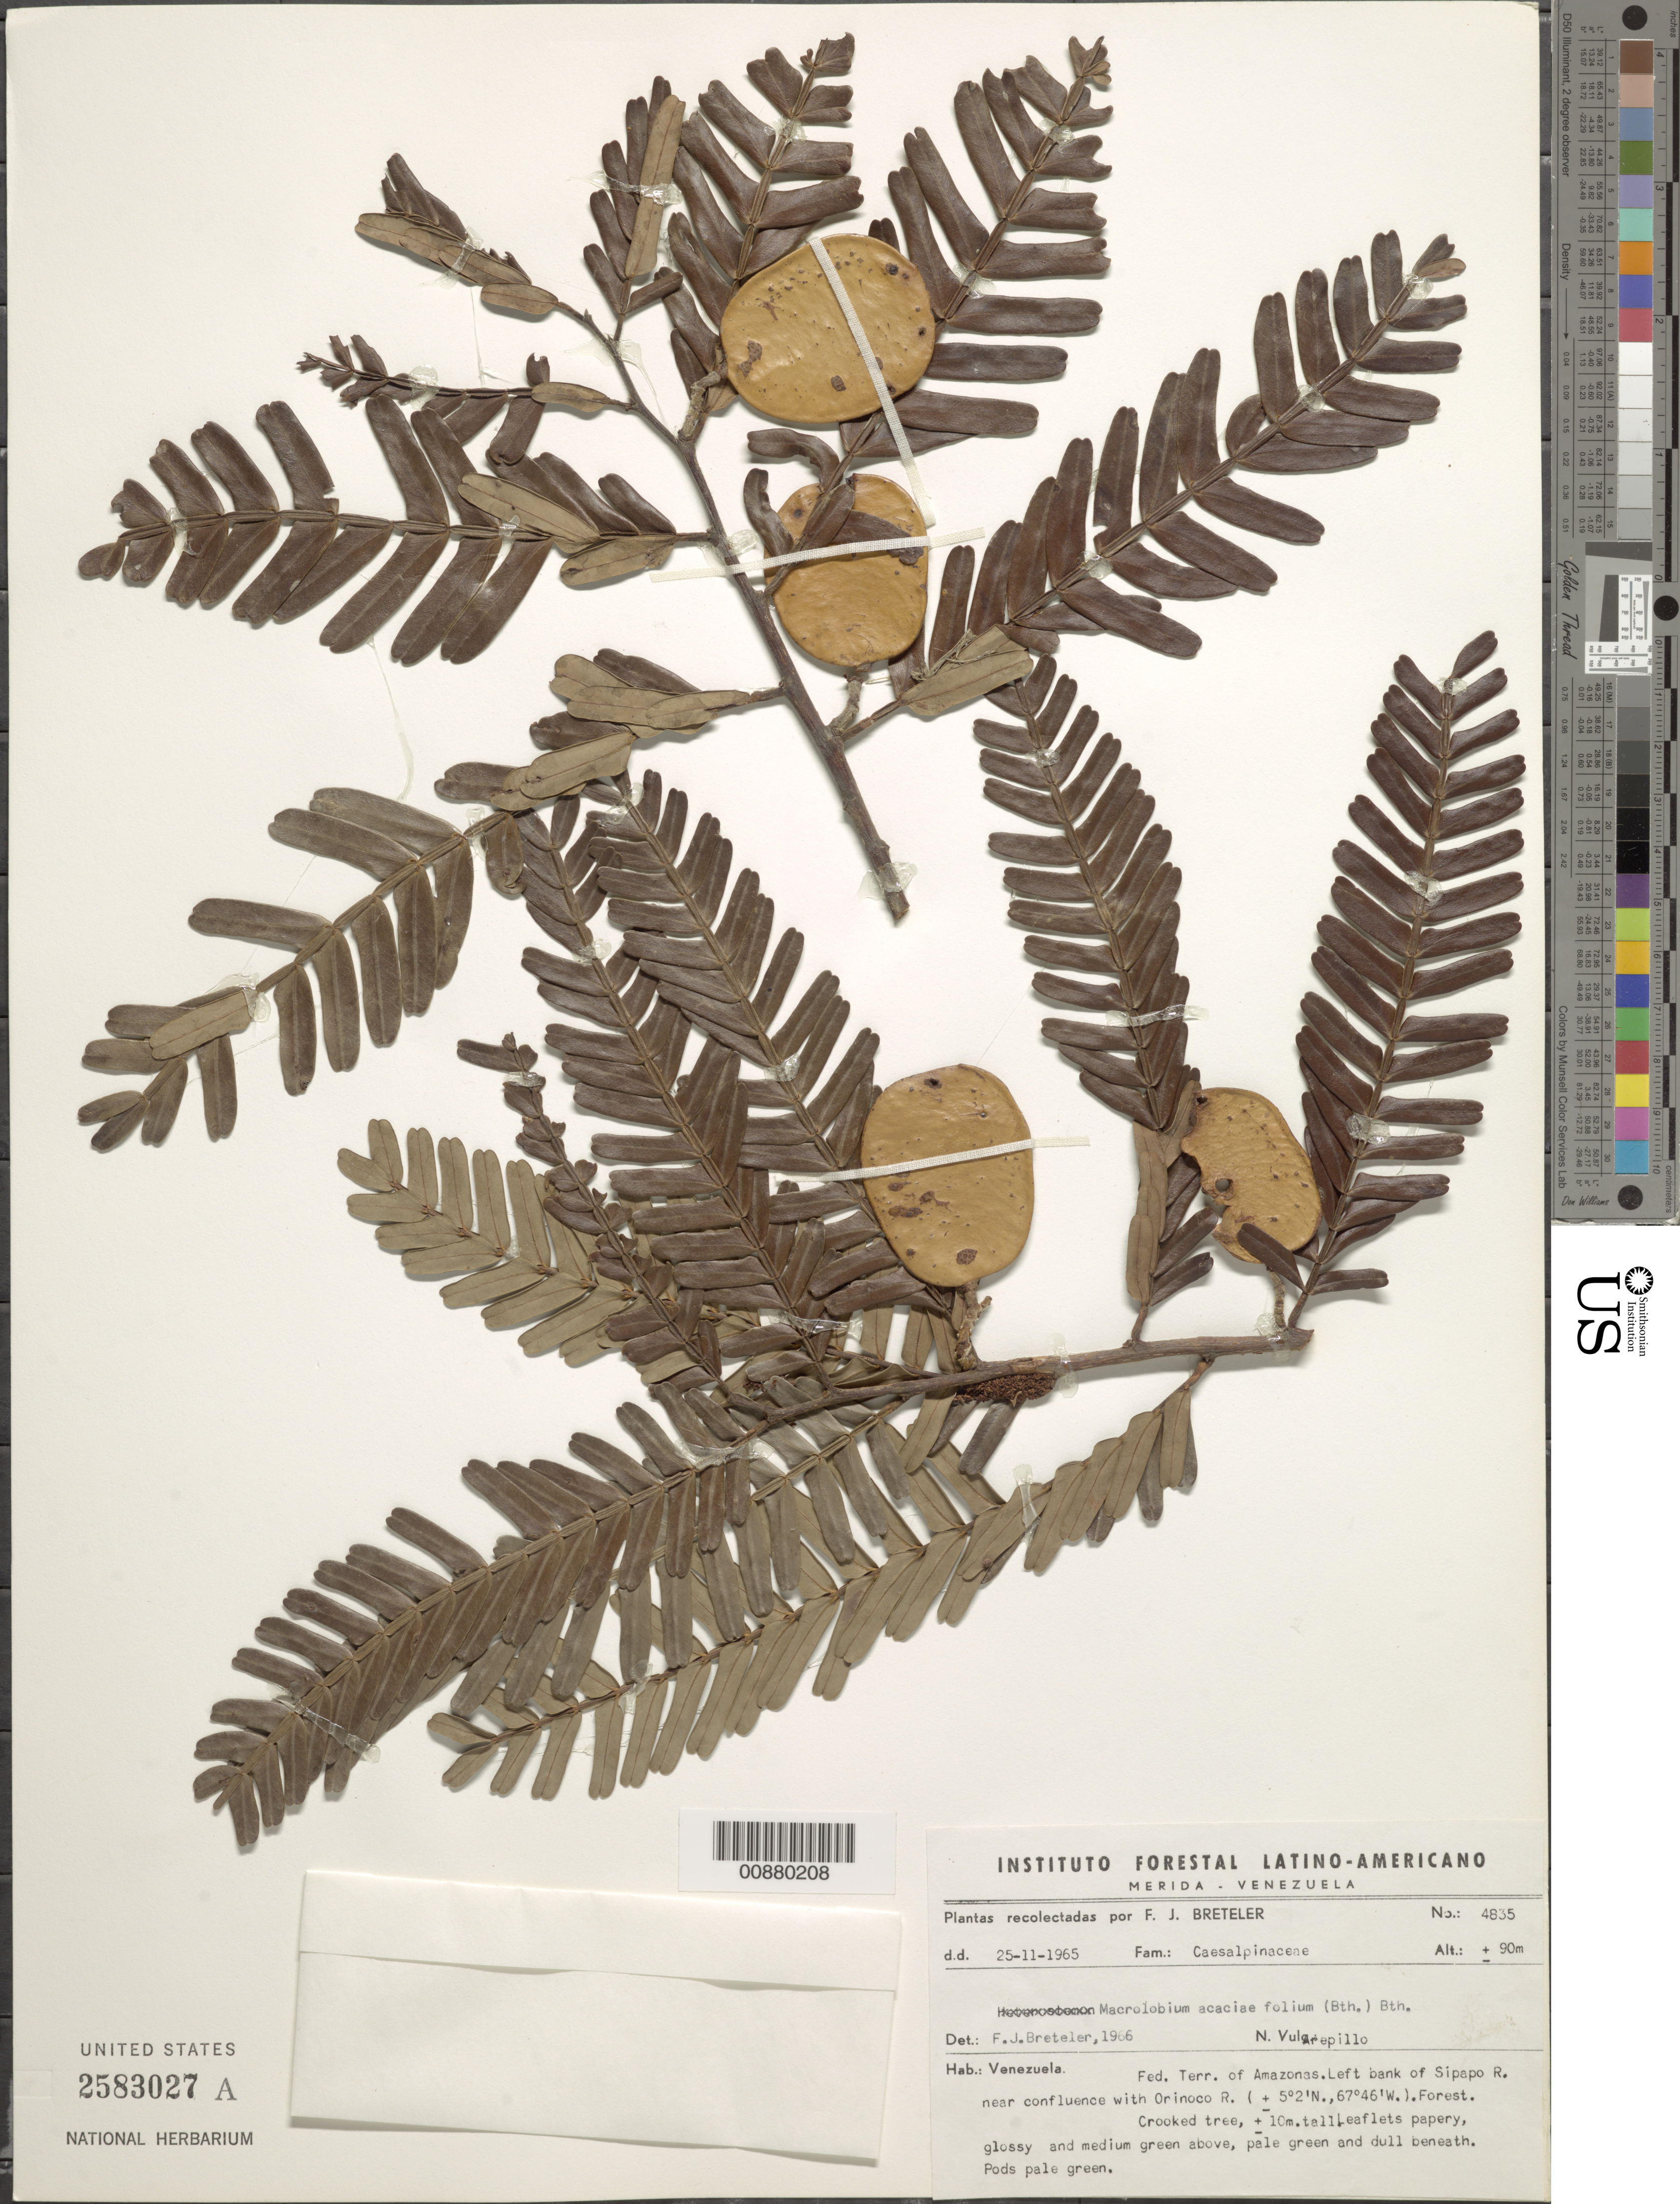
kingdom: Plantae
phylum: Tracheophyta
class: Magnoliopsida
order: Fabales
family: Fabaceae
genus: Macrolobium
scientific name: Macrolobium acaciifolium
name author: (Benth.) Benth.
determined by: Breteler, F. J.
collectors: F. J. Breteler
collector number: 4835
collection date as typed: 25-Nov-65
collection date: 1965-11-25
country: Venezuela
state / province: Amazonas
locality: Sipapo R., left bank; near confl. with Orinoco R.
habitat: Riverbank; forest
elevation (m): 90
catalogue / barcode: US 2583027A